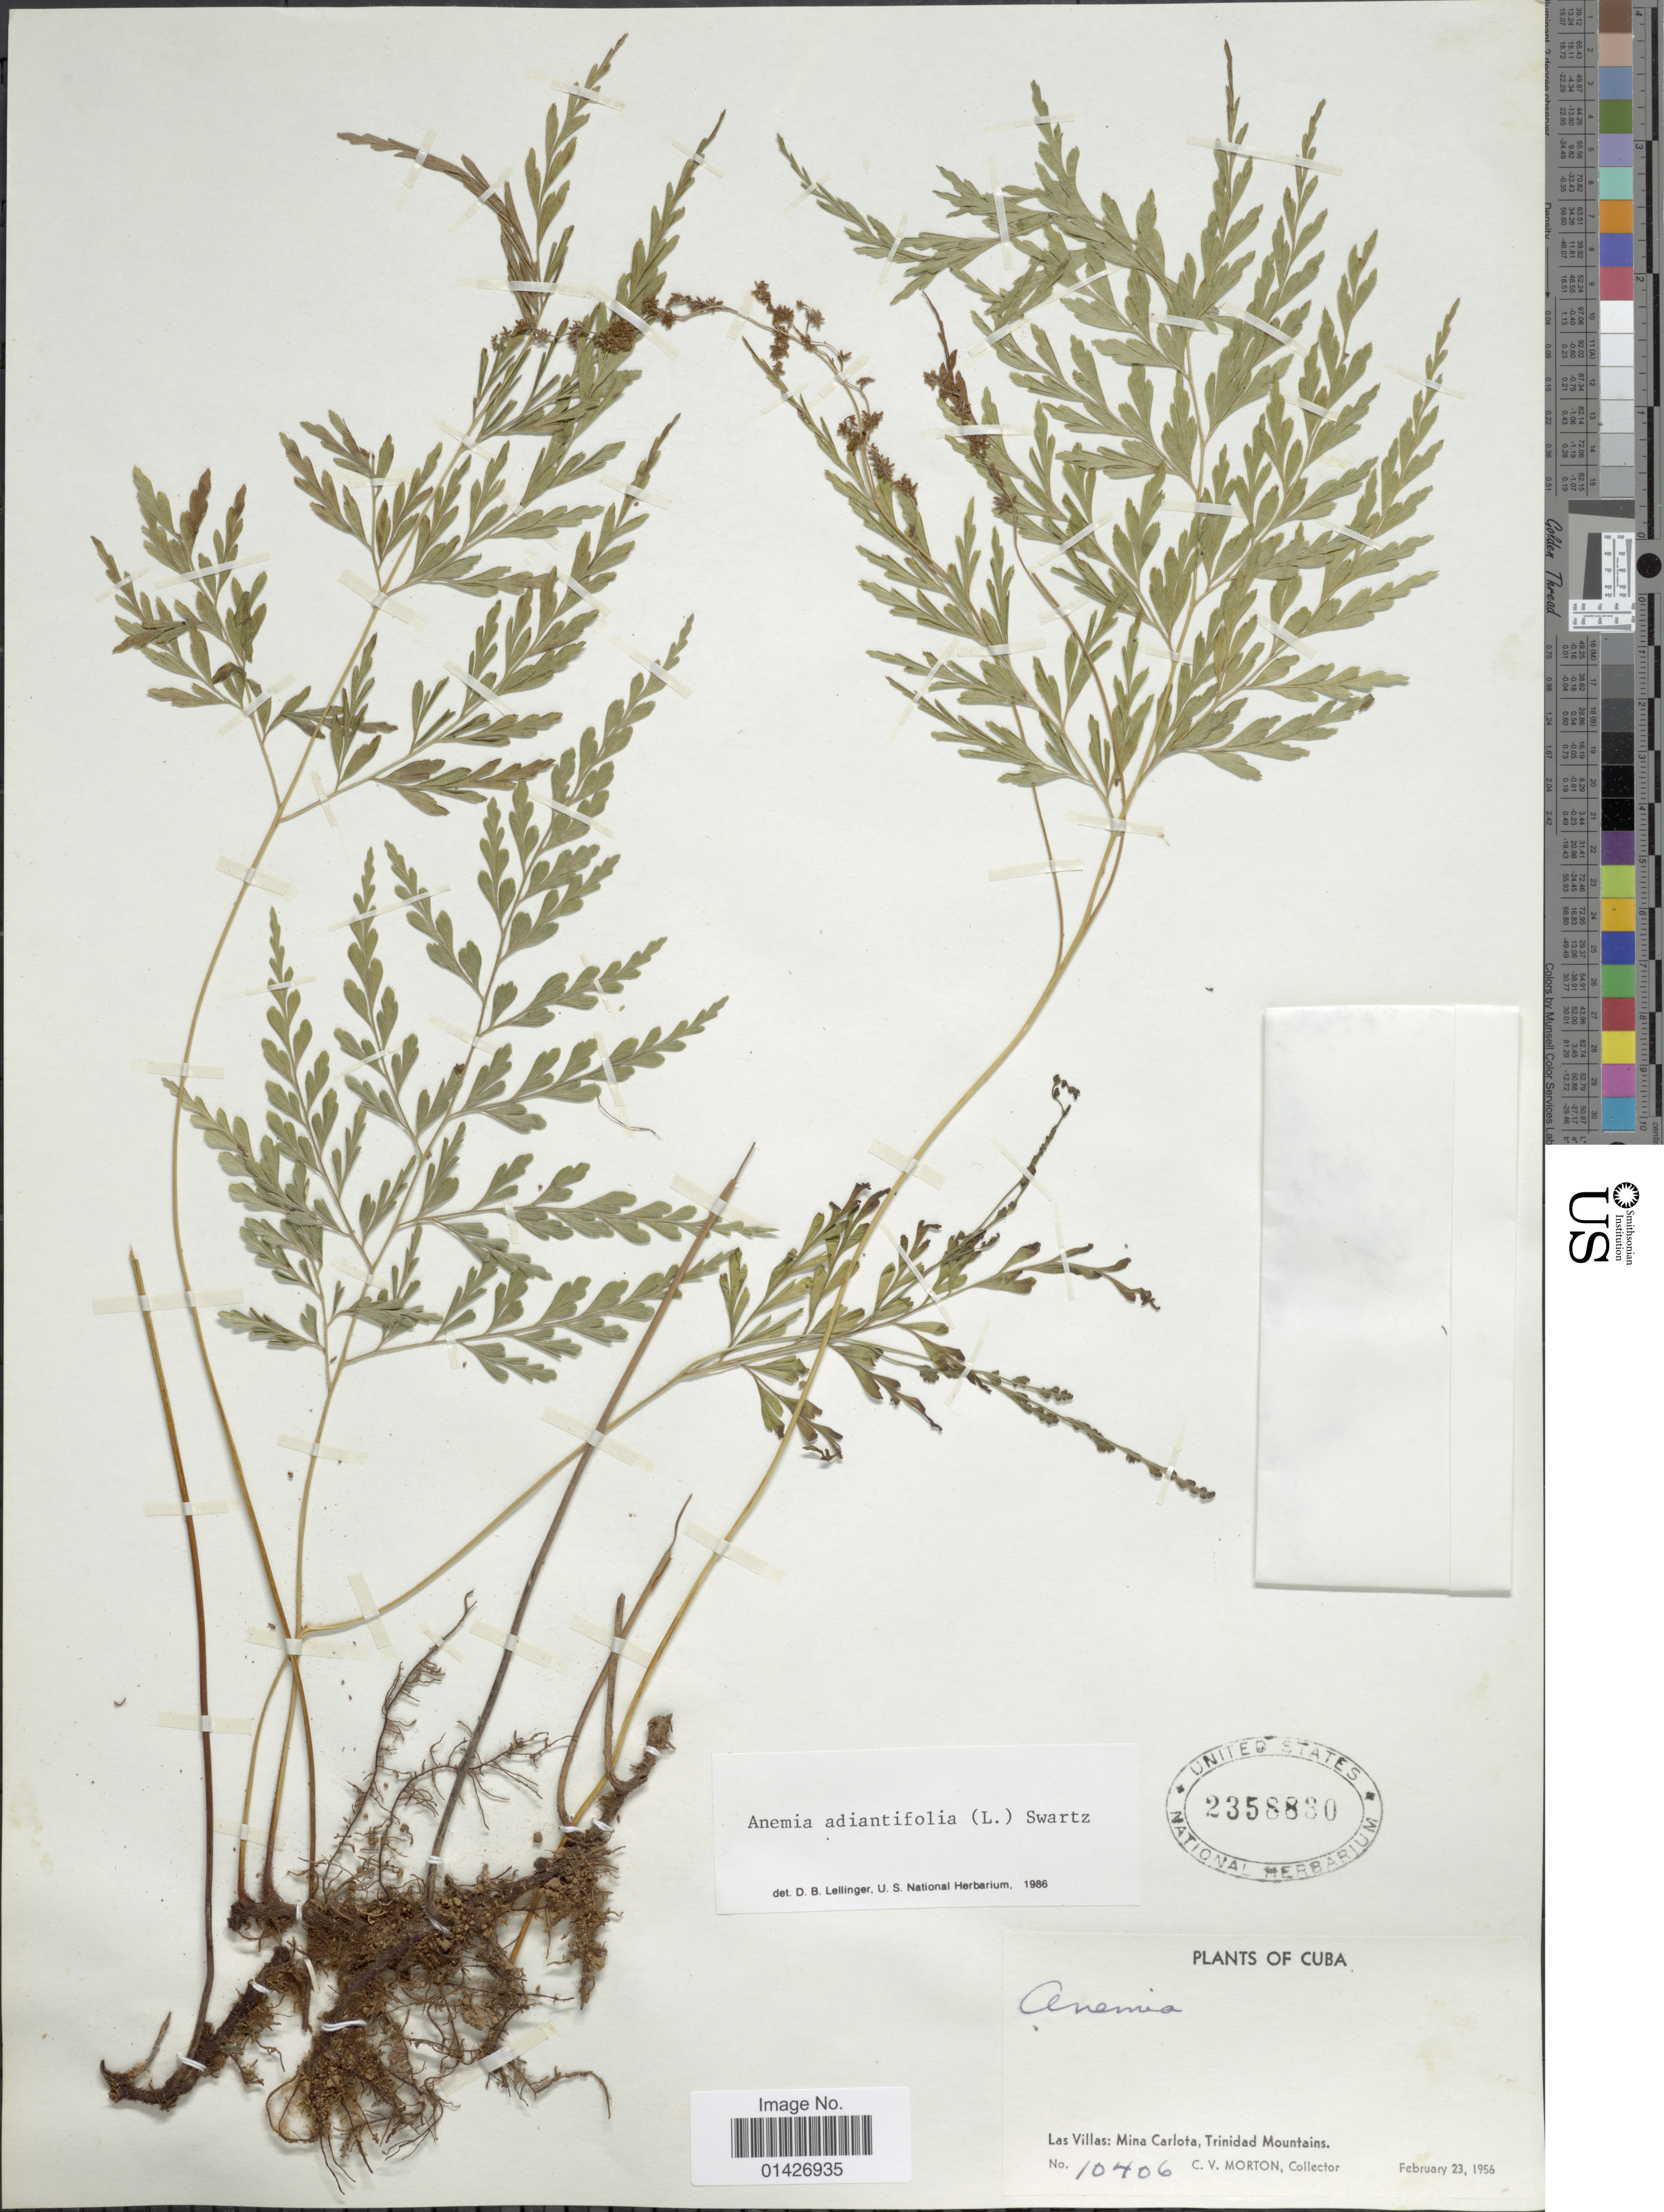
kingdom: Plantae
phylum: Tracheophyta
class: Polypodiopsida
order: Schizaeales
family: Anemiaceae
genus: Anemia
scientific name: Anemia adiantifolia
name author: (L.) Sw.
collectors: C. V. Morton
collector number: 10406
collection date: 1956-02-23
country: Cuba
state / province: Las Villas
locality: Mina Carlota, Trinidad Mountains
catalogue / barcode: US 2358830